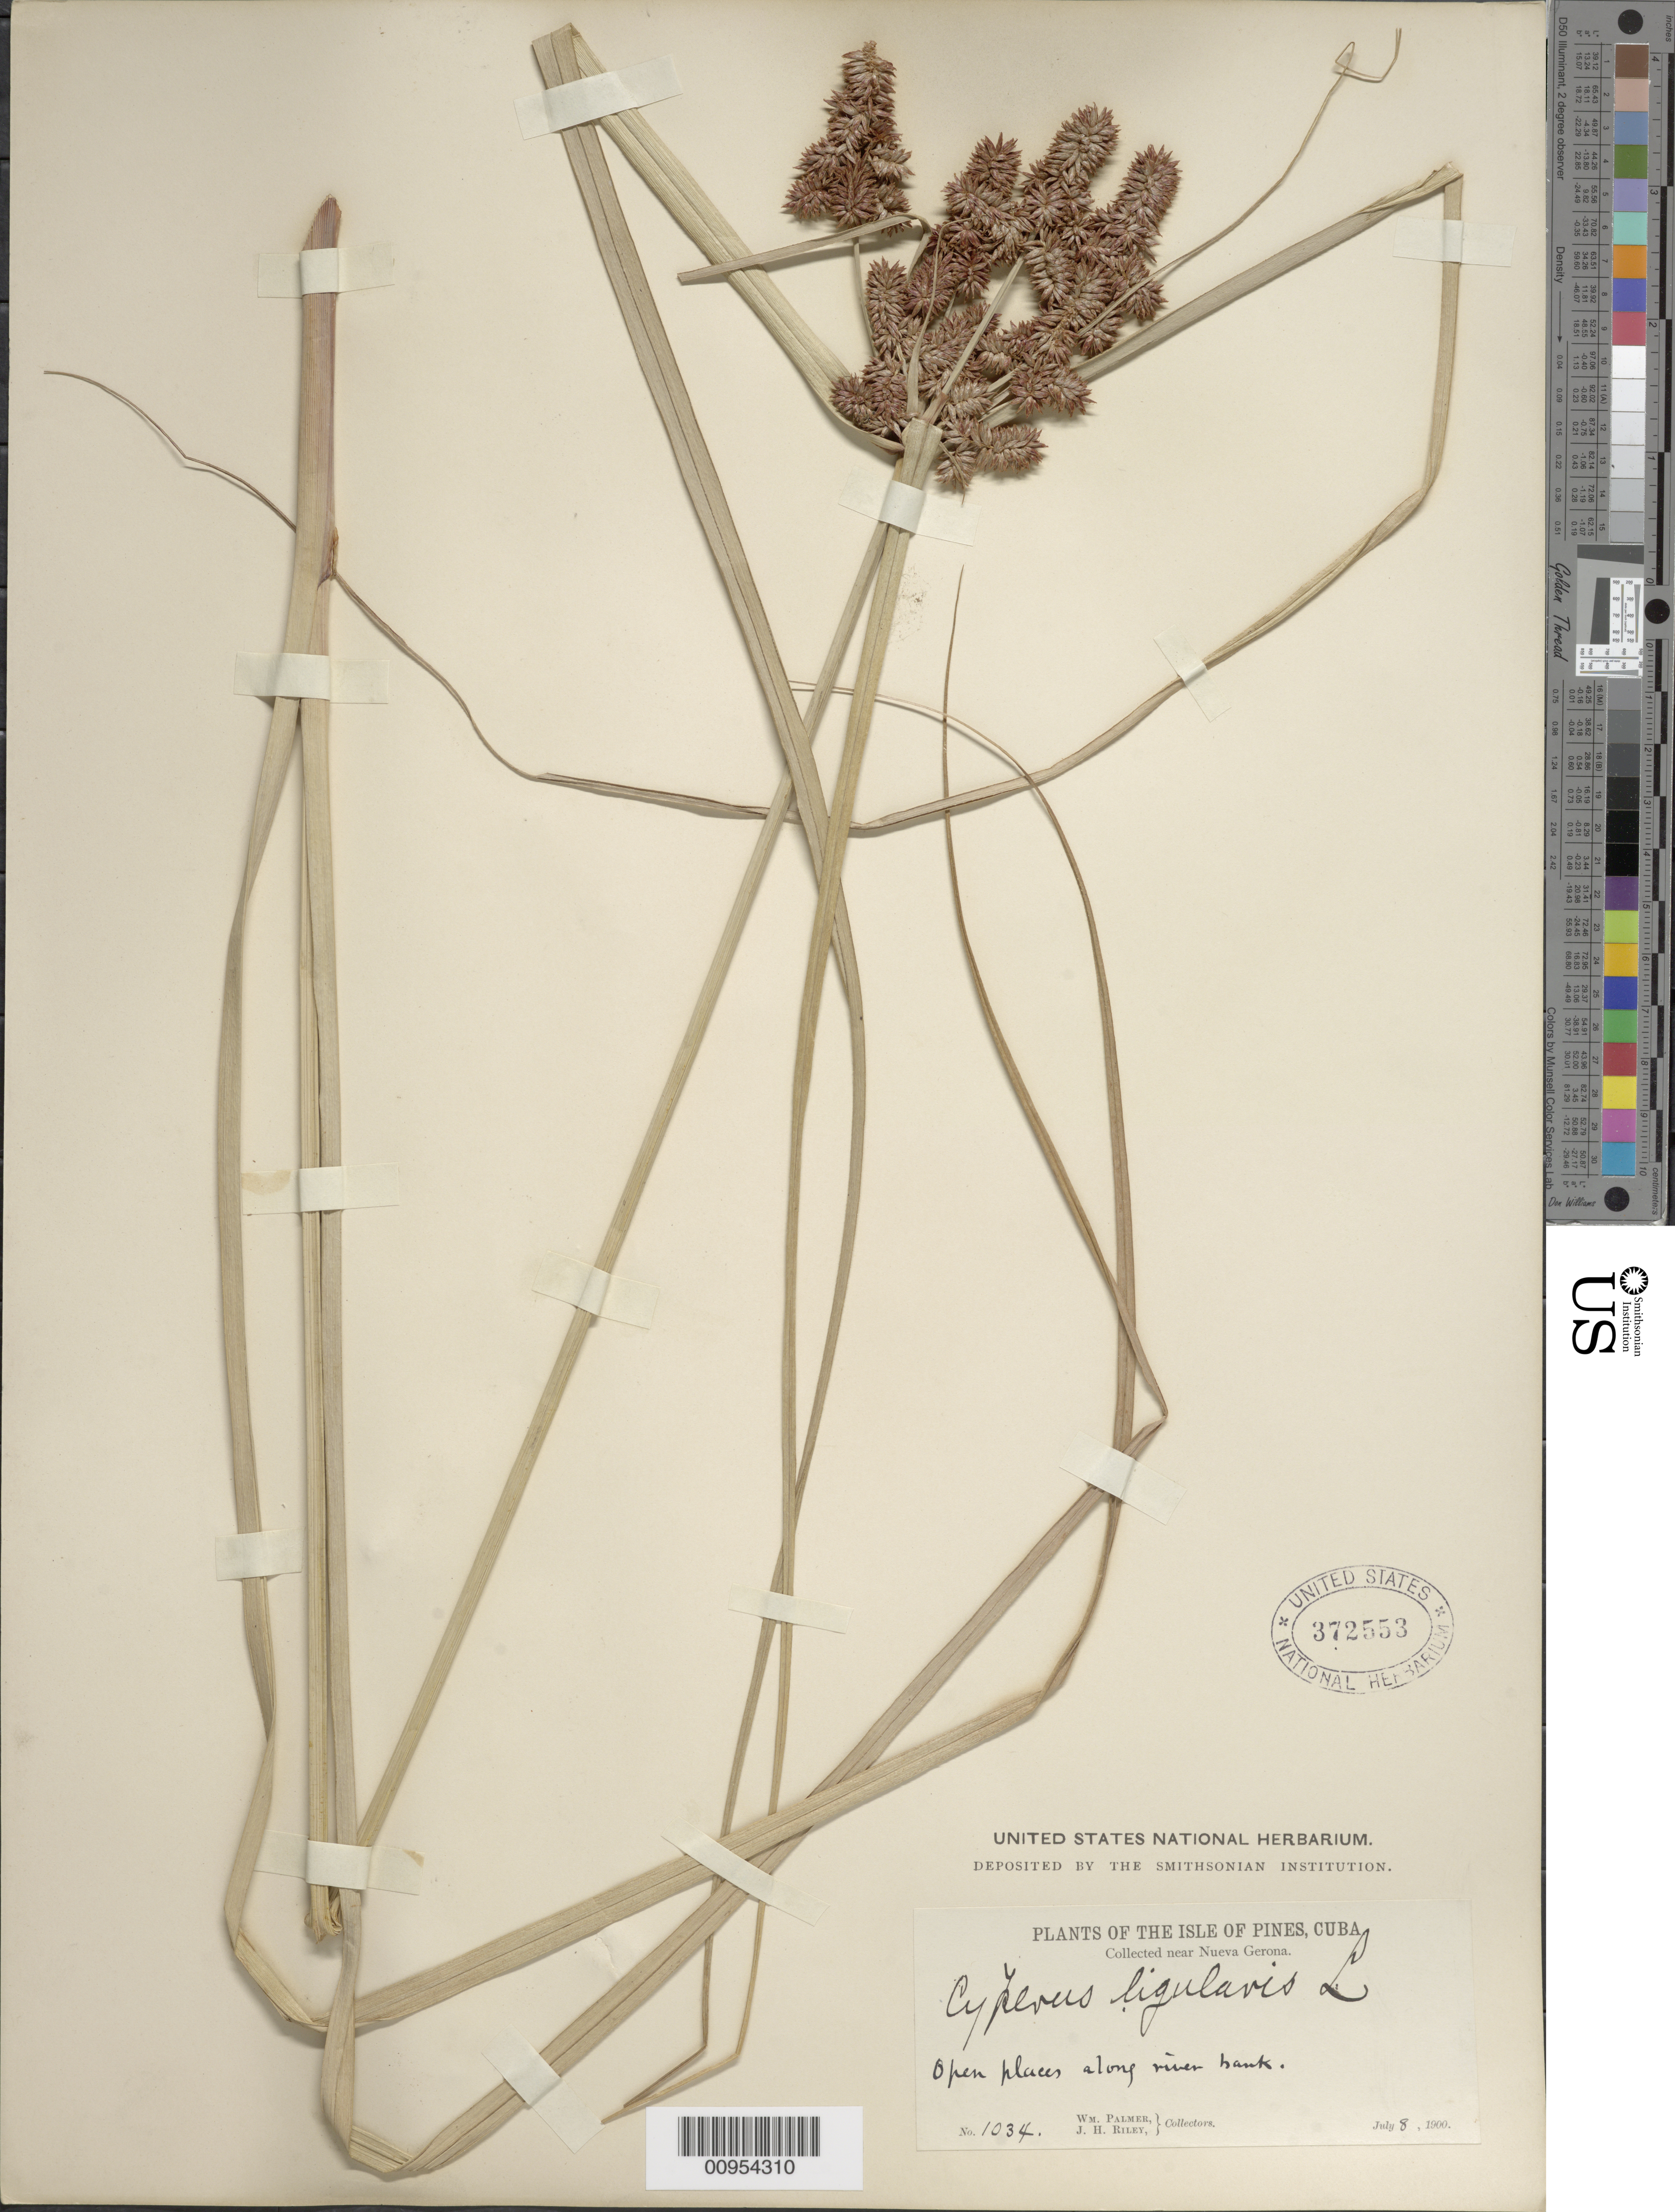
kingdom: Plantae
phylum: Tracheophyta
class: Liliopsida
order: Poales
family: Cyperaceae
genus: Cyperus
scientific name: Cyperus ligularis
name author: L.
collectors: W. Palmer & J. H. Riley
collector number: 1034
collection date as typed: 08 Jul 1900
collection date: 1900-07-08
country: Cuba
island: Isla de la Juventud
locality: Isle of Pines, Near Nueva Gerona, open places along river bank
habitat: Open places along river bank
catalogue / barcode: US 372553